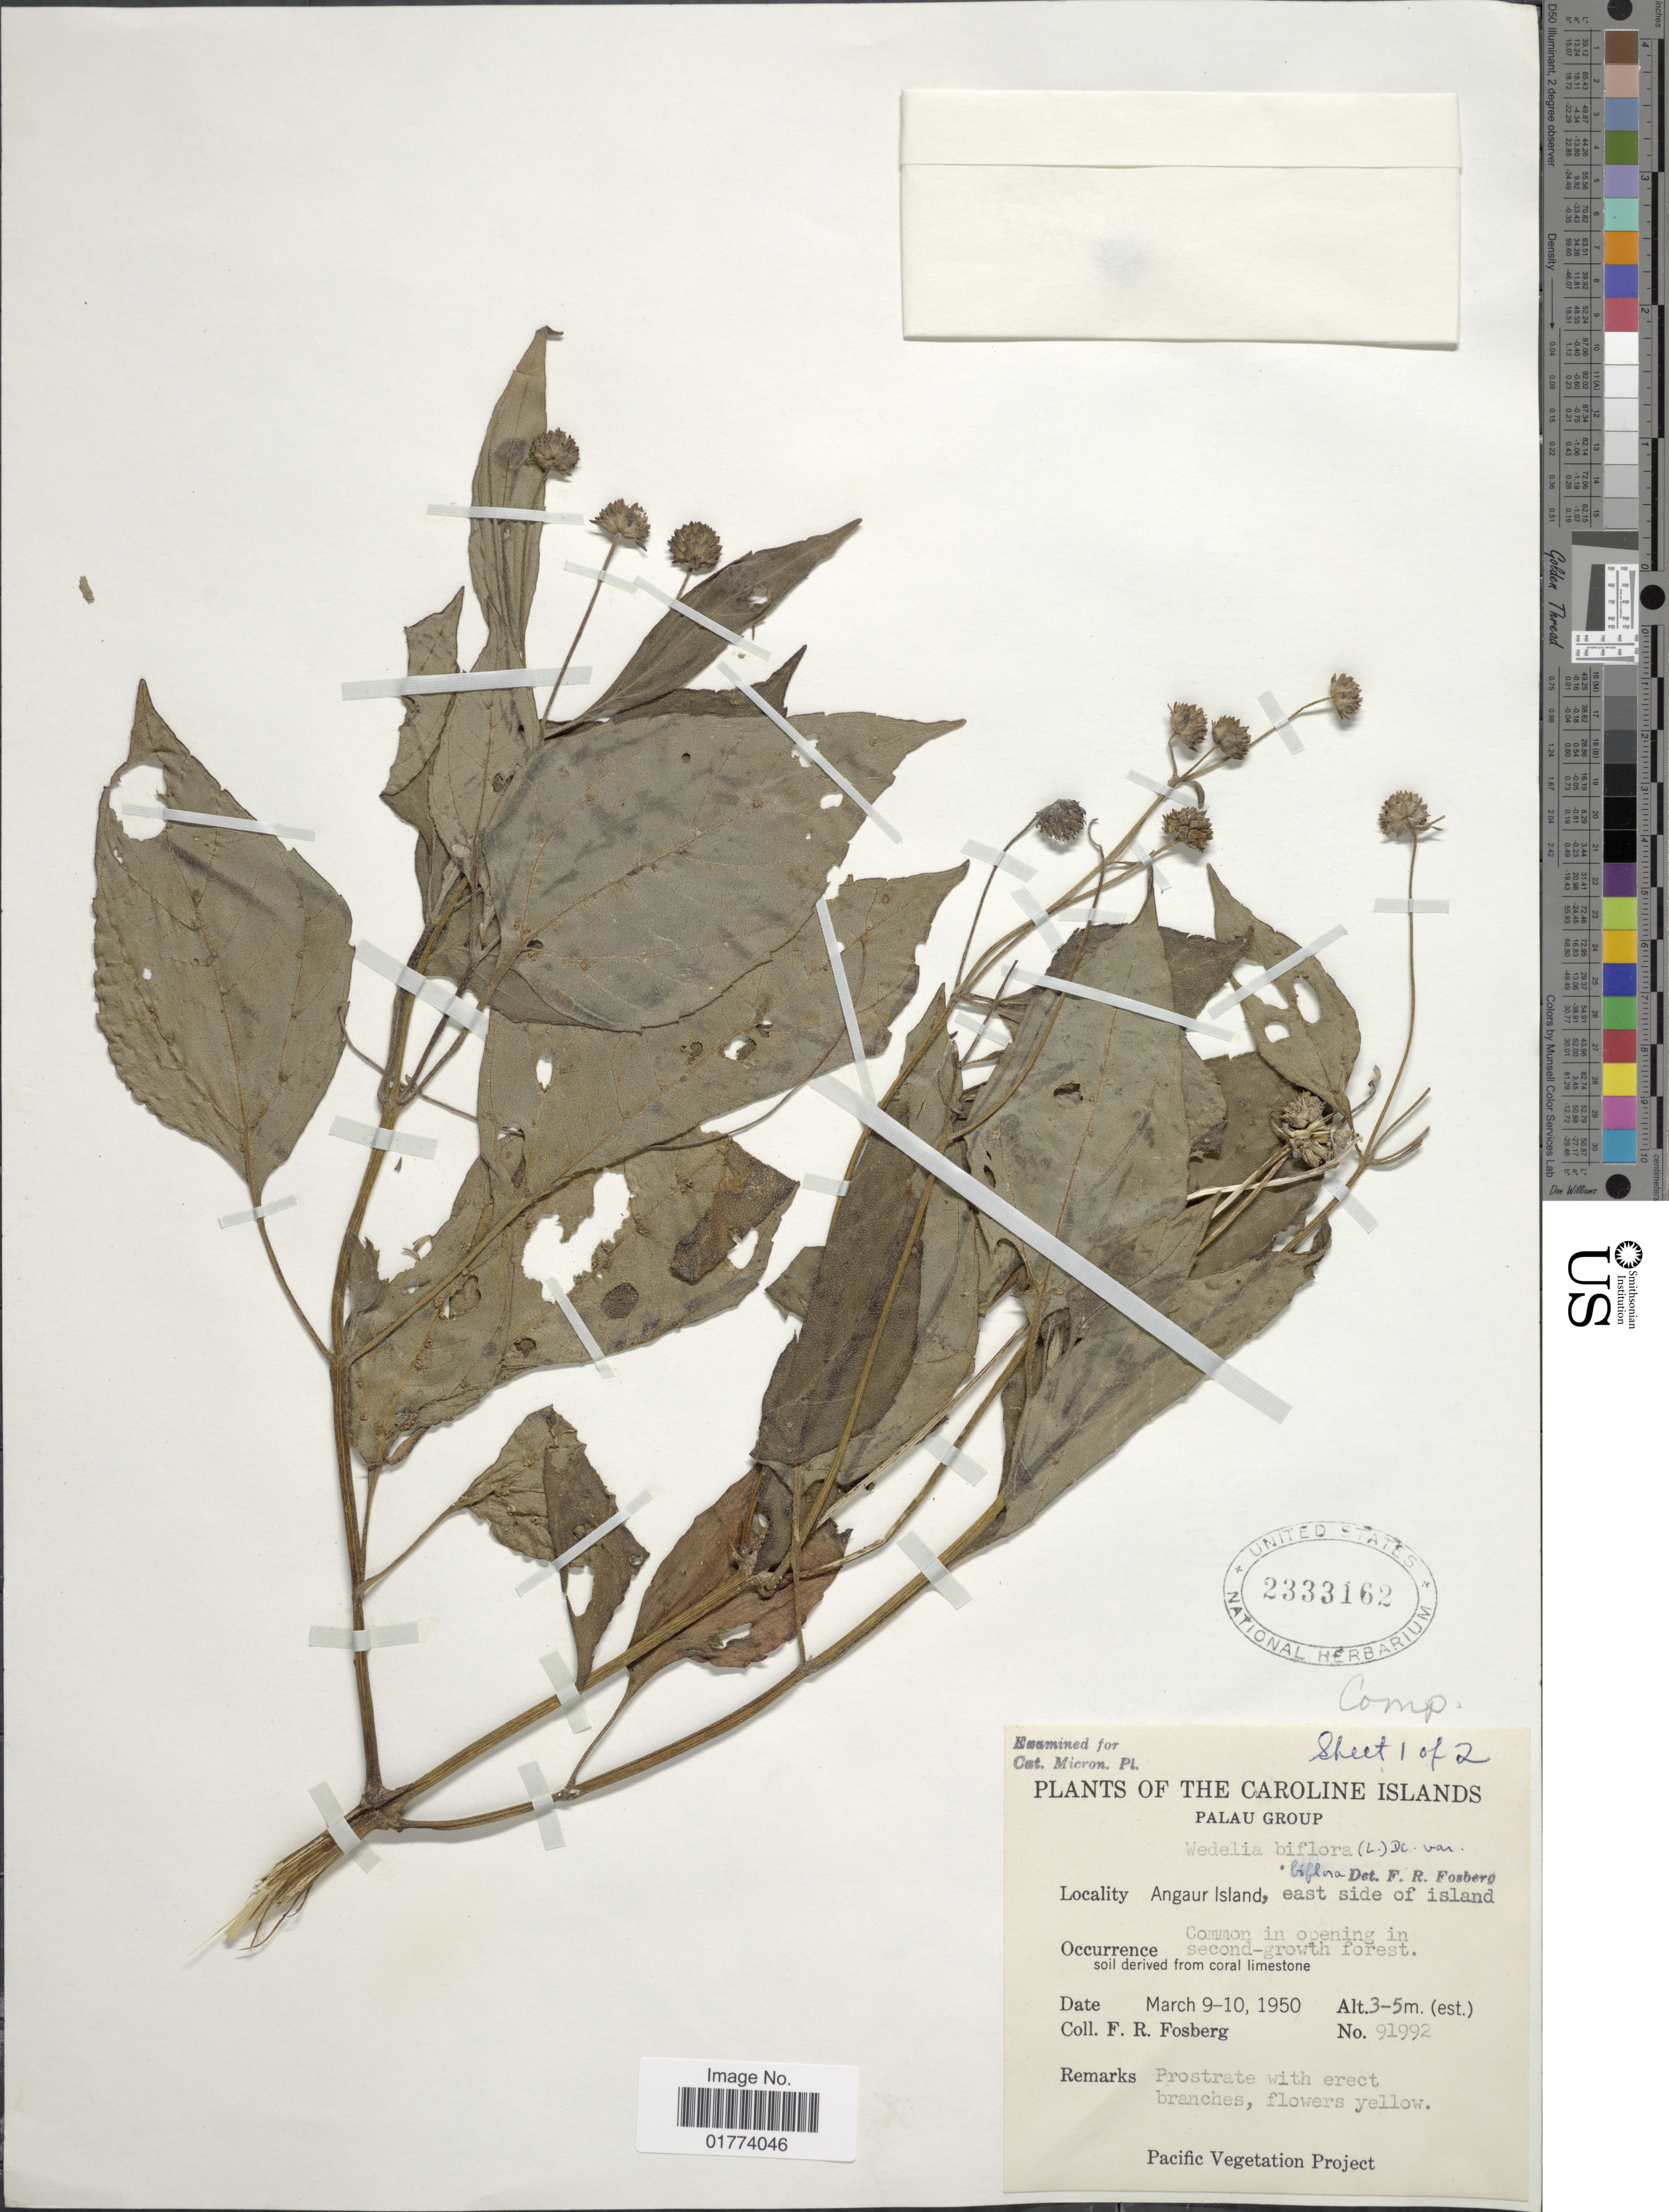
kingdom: Plantae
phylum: Tracheophyta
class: Magnoliopsida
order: Asterales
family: Asteraceae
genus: Wollastonia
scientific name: Wollastonia biflora var. biflora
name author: (L.) DC.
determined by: Wagner, W. L., (BOT), Smithsonian Institution - National Museum of Natural History (UNITED STATES)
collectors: F. R. Fosberg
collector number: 91992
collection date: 1950-03-09/1950-03-10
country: Palau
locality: Caroline Islands, Palau, Angaur Island, east side of island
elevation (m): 3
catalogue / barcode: US 2333162